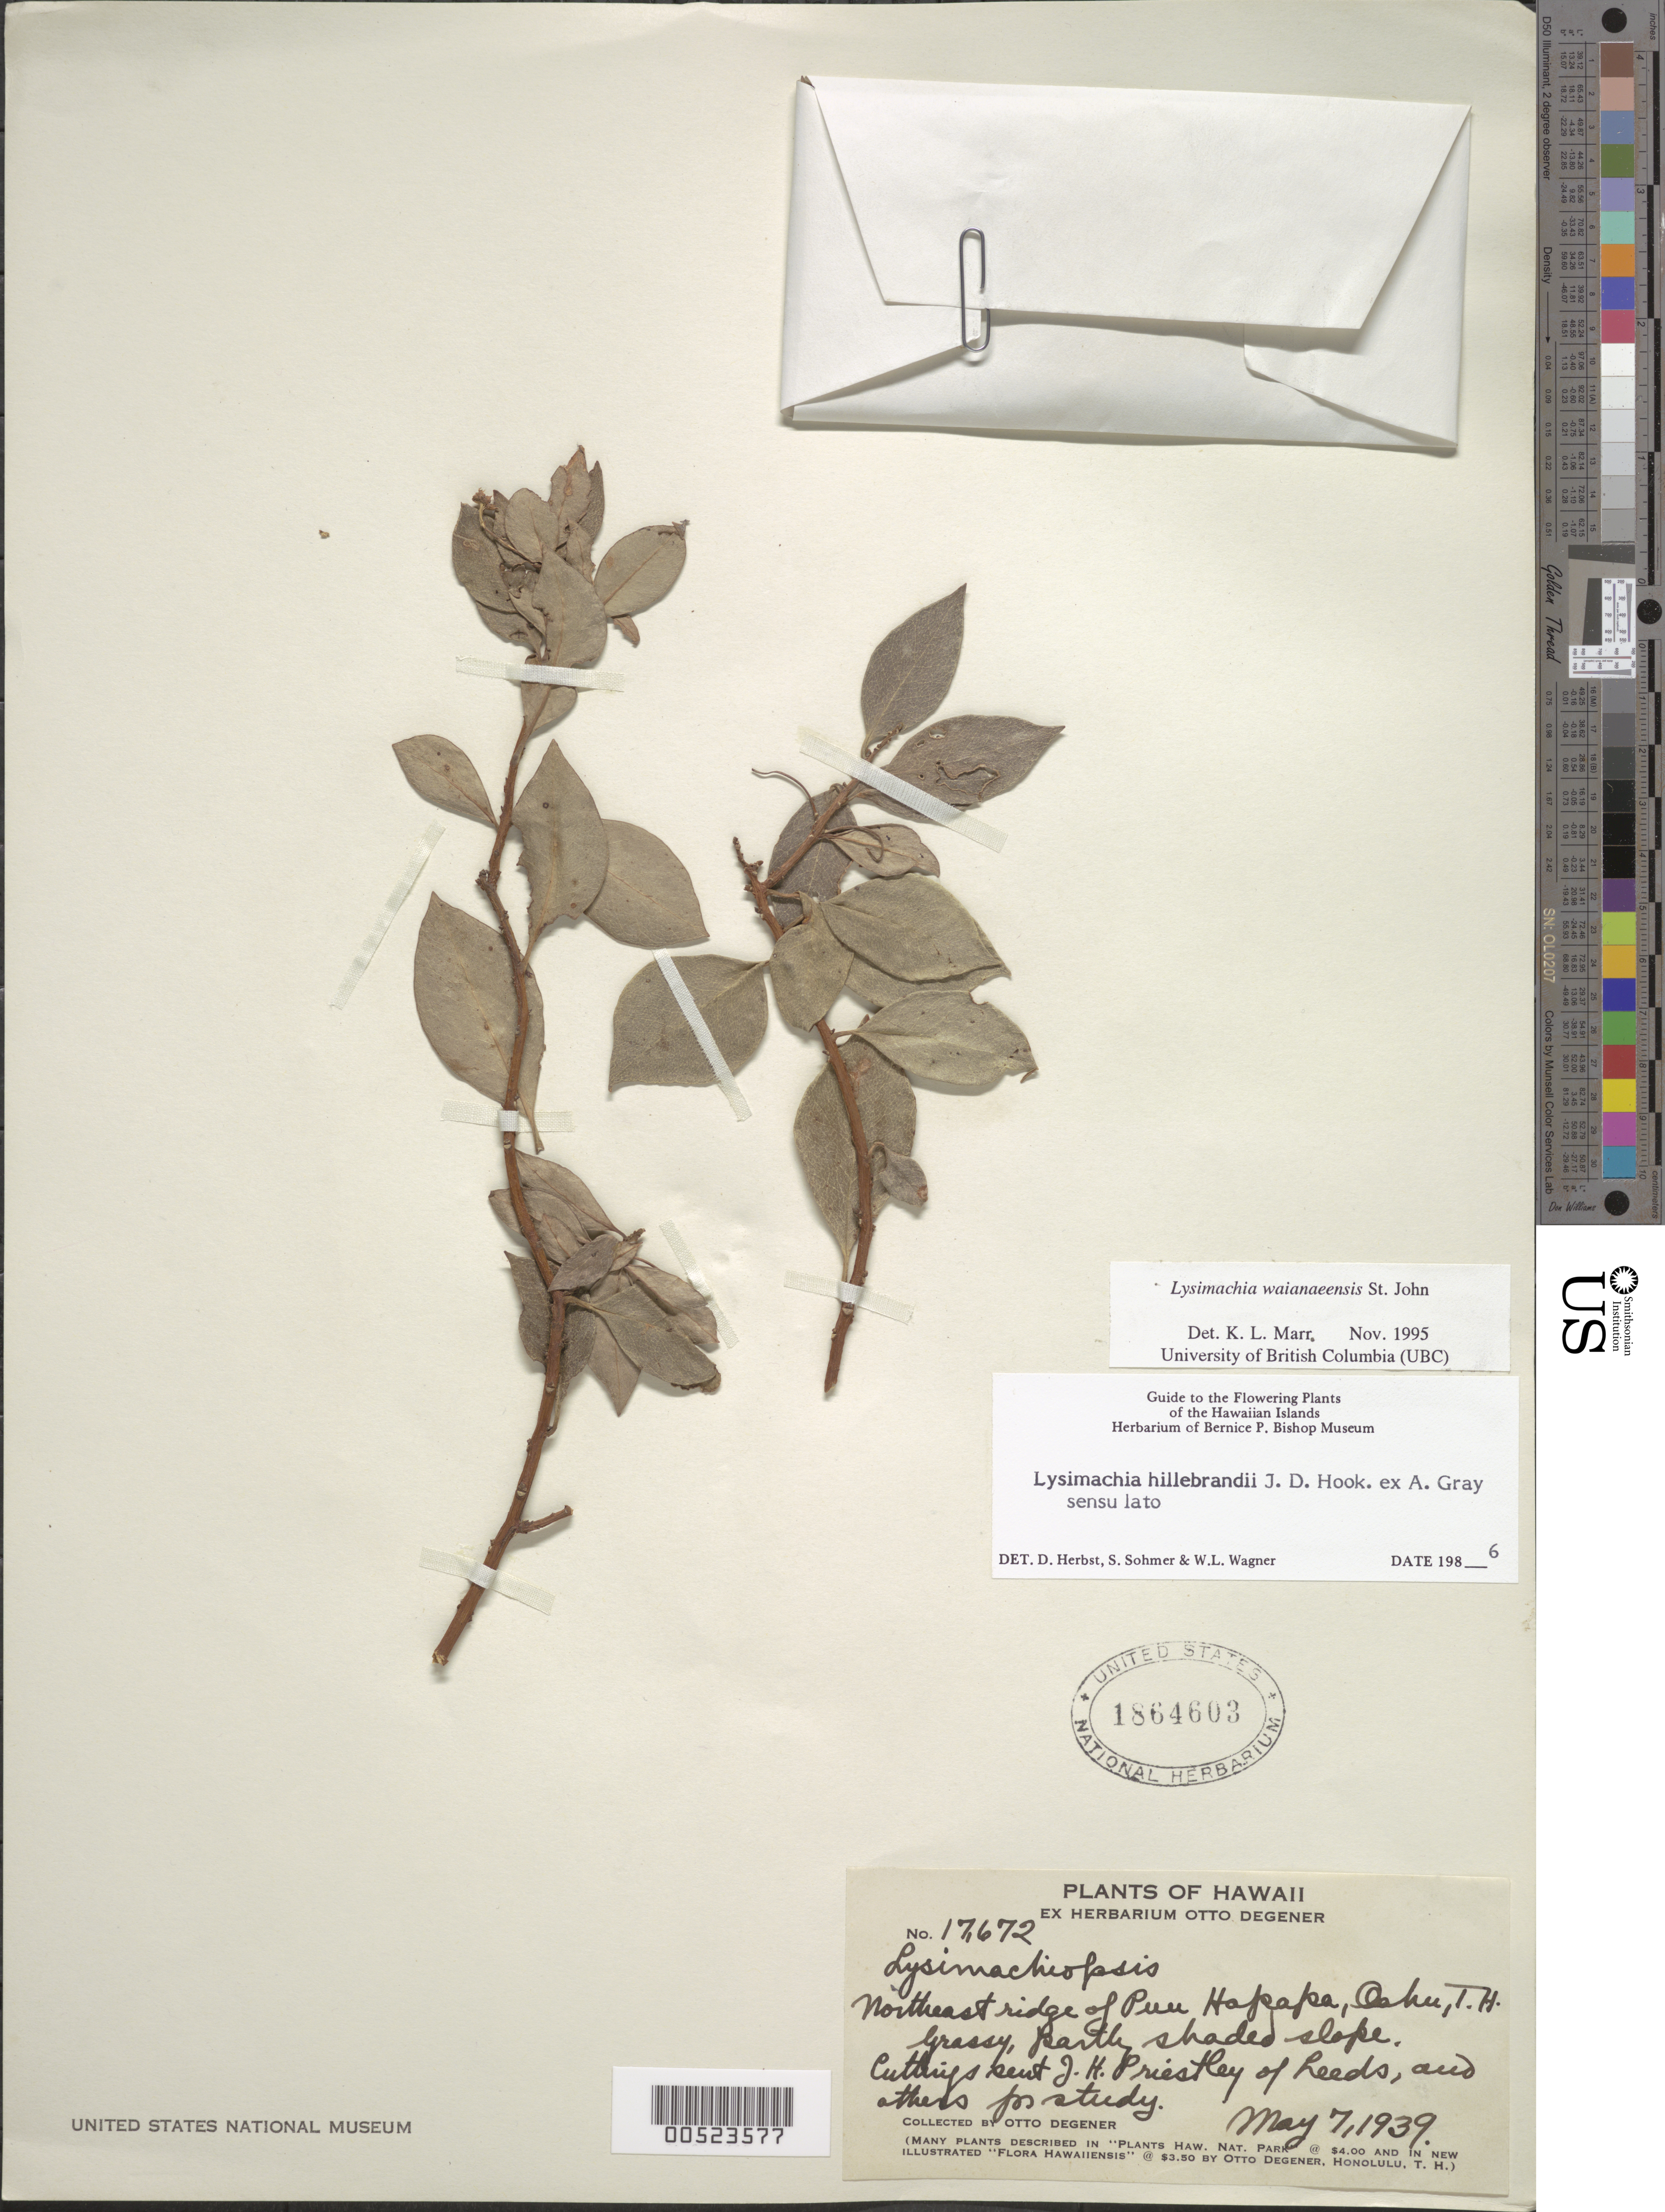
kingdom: Plantae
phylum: Tracheophyta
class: Magnoliopsida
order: Ericales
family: Primulaceae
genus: Lysimachia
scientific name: Lysimachia hillebrandii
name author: Hook. f. ex A. Gray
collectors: O. Degener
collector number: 17672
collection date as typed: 7 May 1939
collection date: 1939-05-07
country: United States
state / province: Hawaii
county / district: Honolulu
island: Oahu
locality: NE ridge of Puu Hapapa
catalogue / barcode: US 1864603